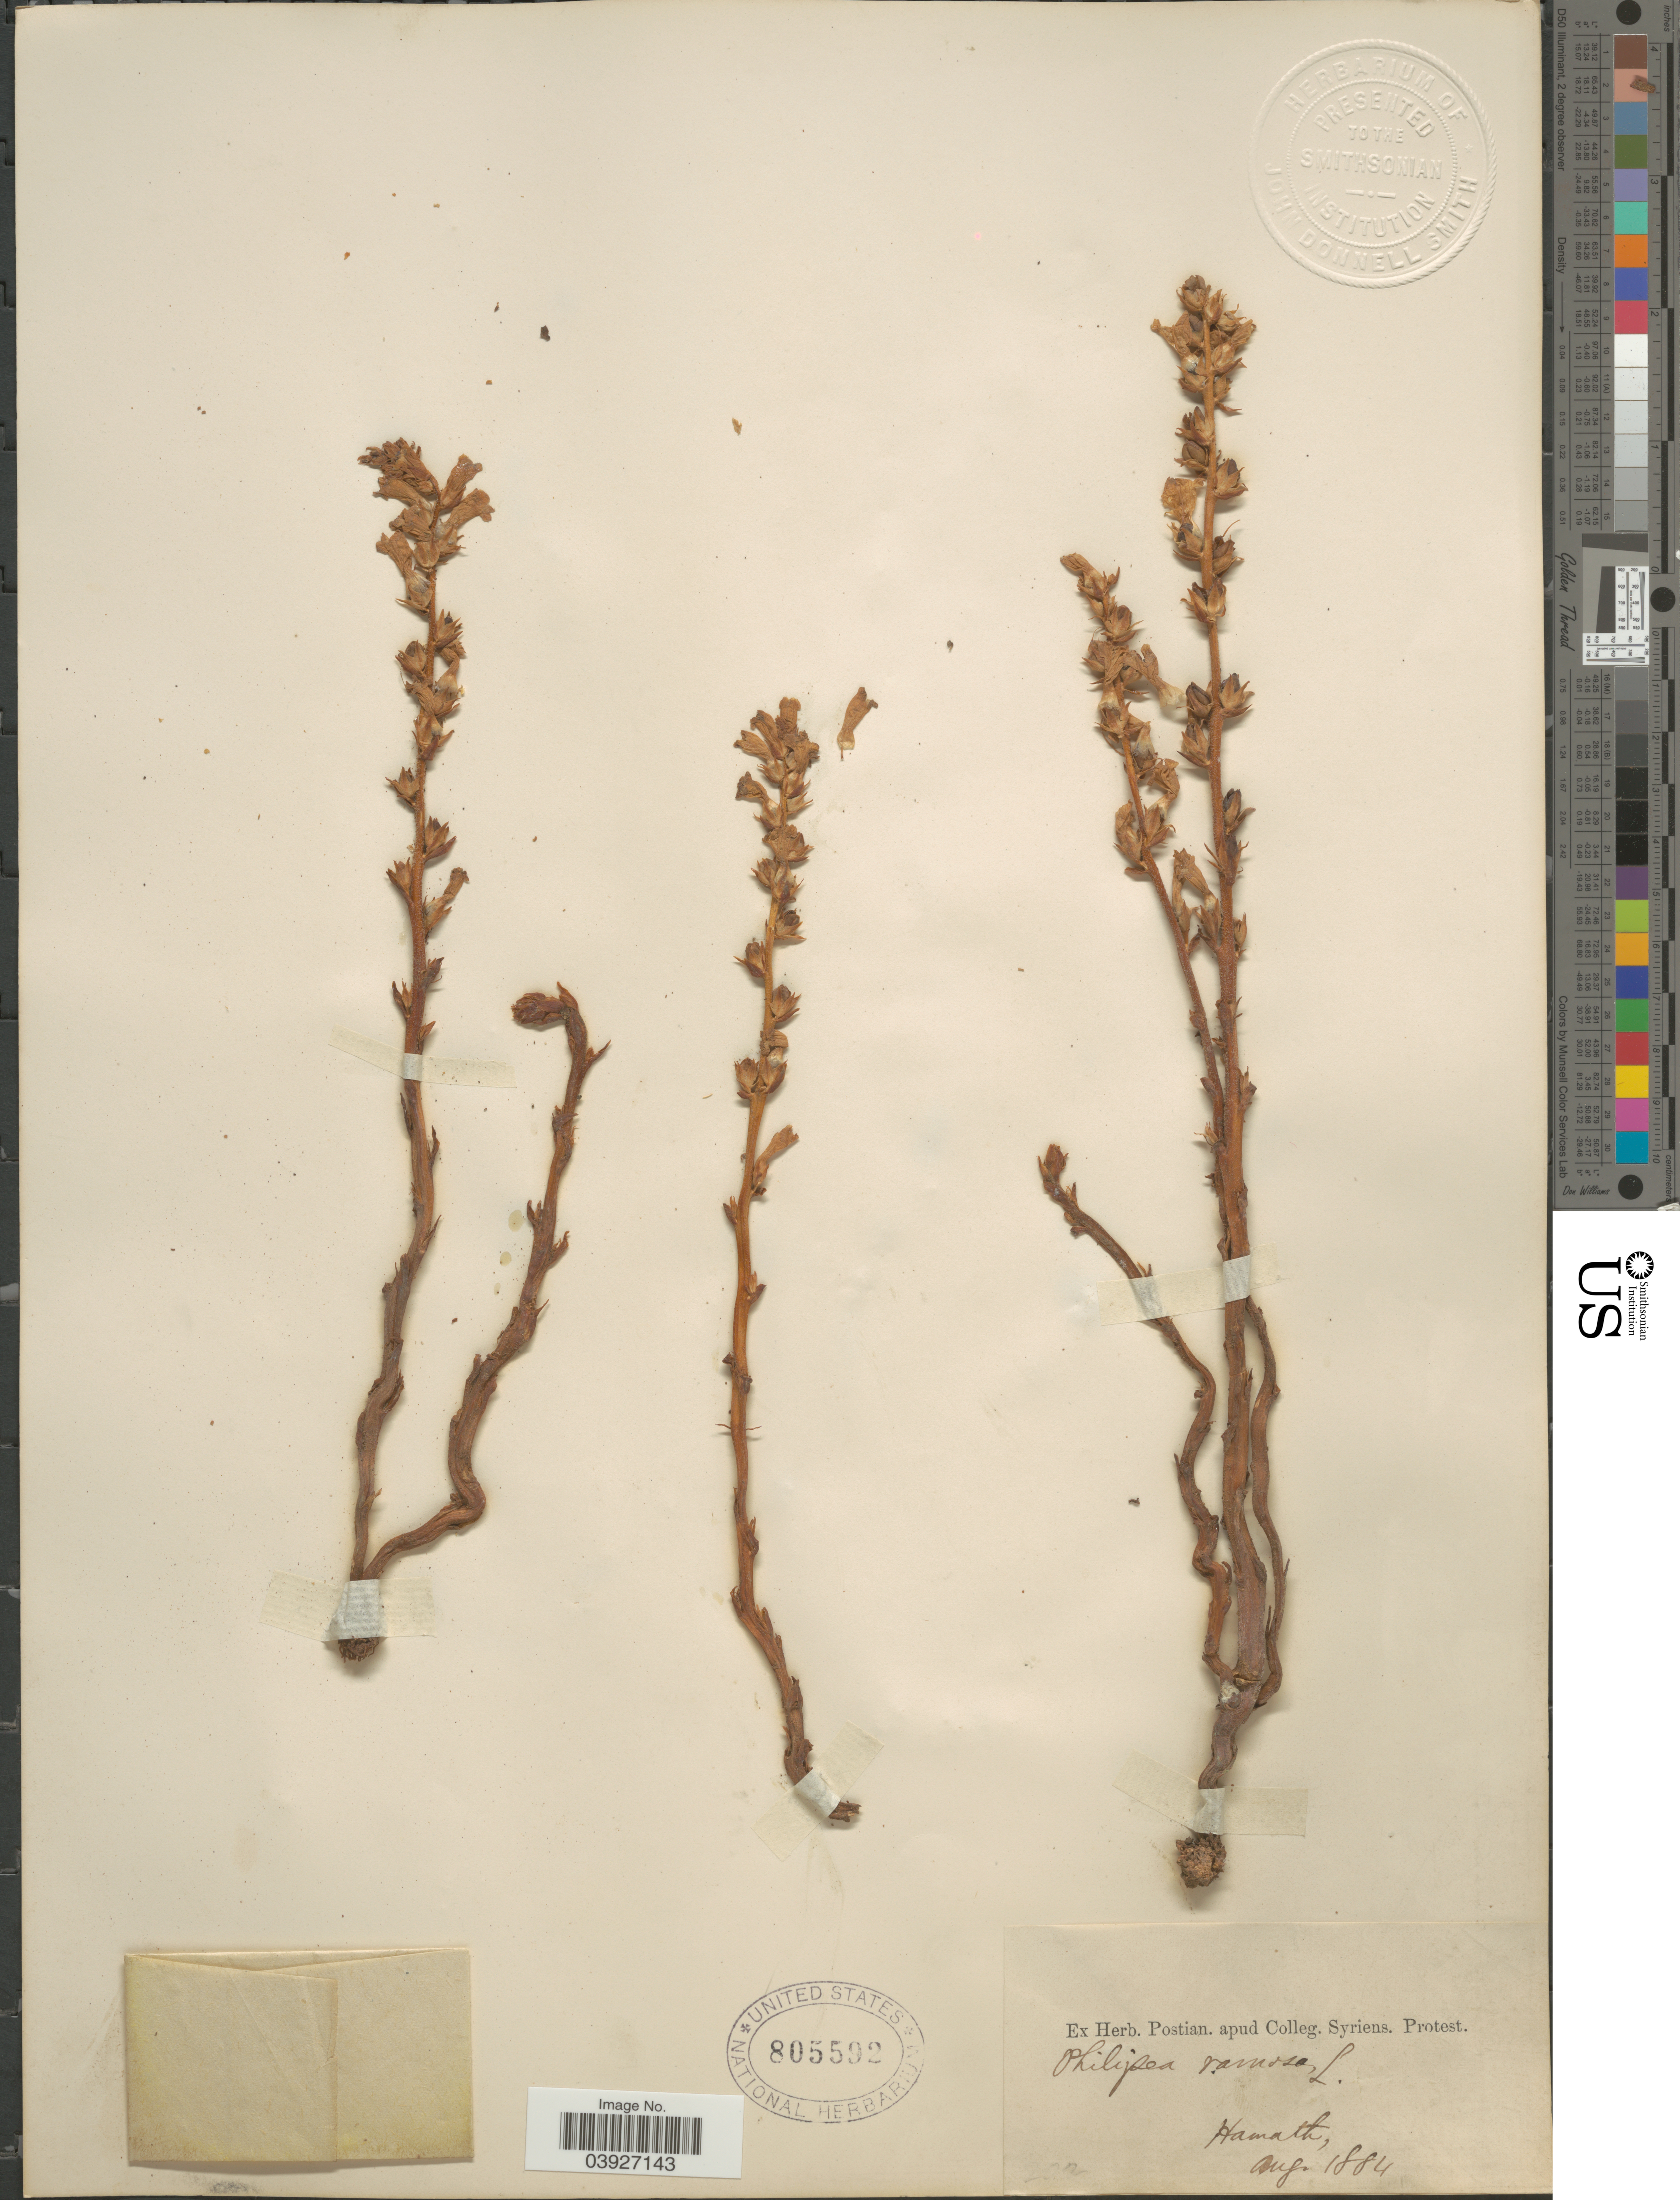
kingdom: Plantae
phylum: Tracheophyta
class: Magnoliopsida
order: Lamiales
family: Orobanchaceae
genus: Orobanche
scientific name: Orobanche ramosa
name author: L.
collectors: ex herb. Postian. apud Colleg. Syriens. Protest. USE "Fannie P. A. Shepard" (10308853) AS PRIMARY COLLECTOR INSTEAD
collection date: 1884-08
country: Syria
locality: Hamath.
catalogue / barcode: US 805592